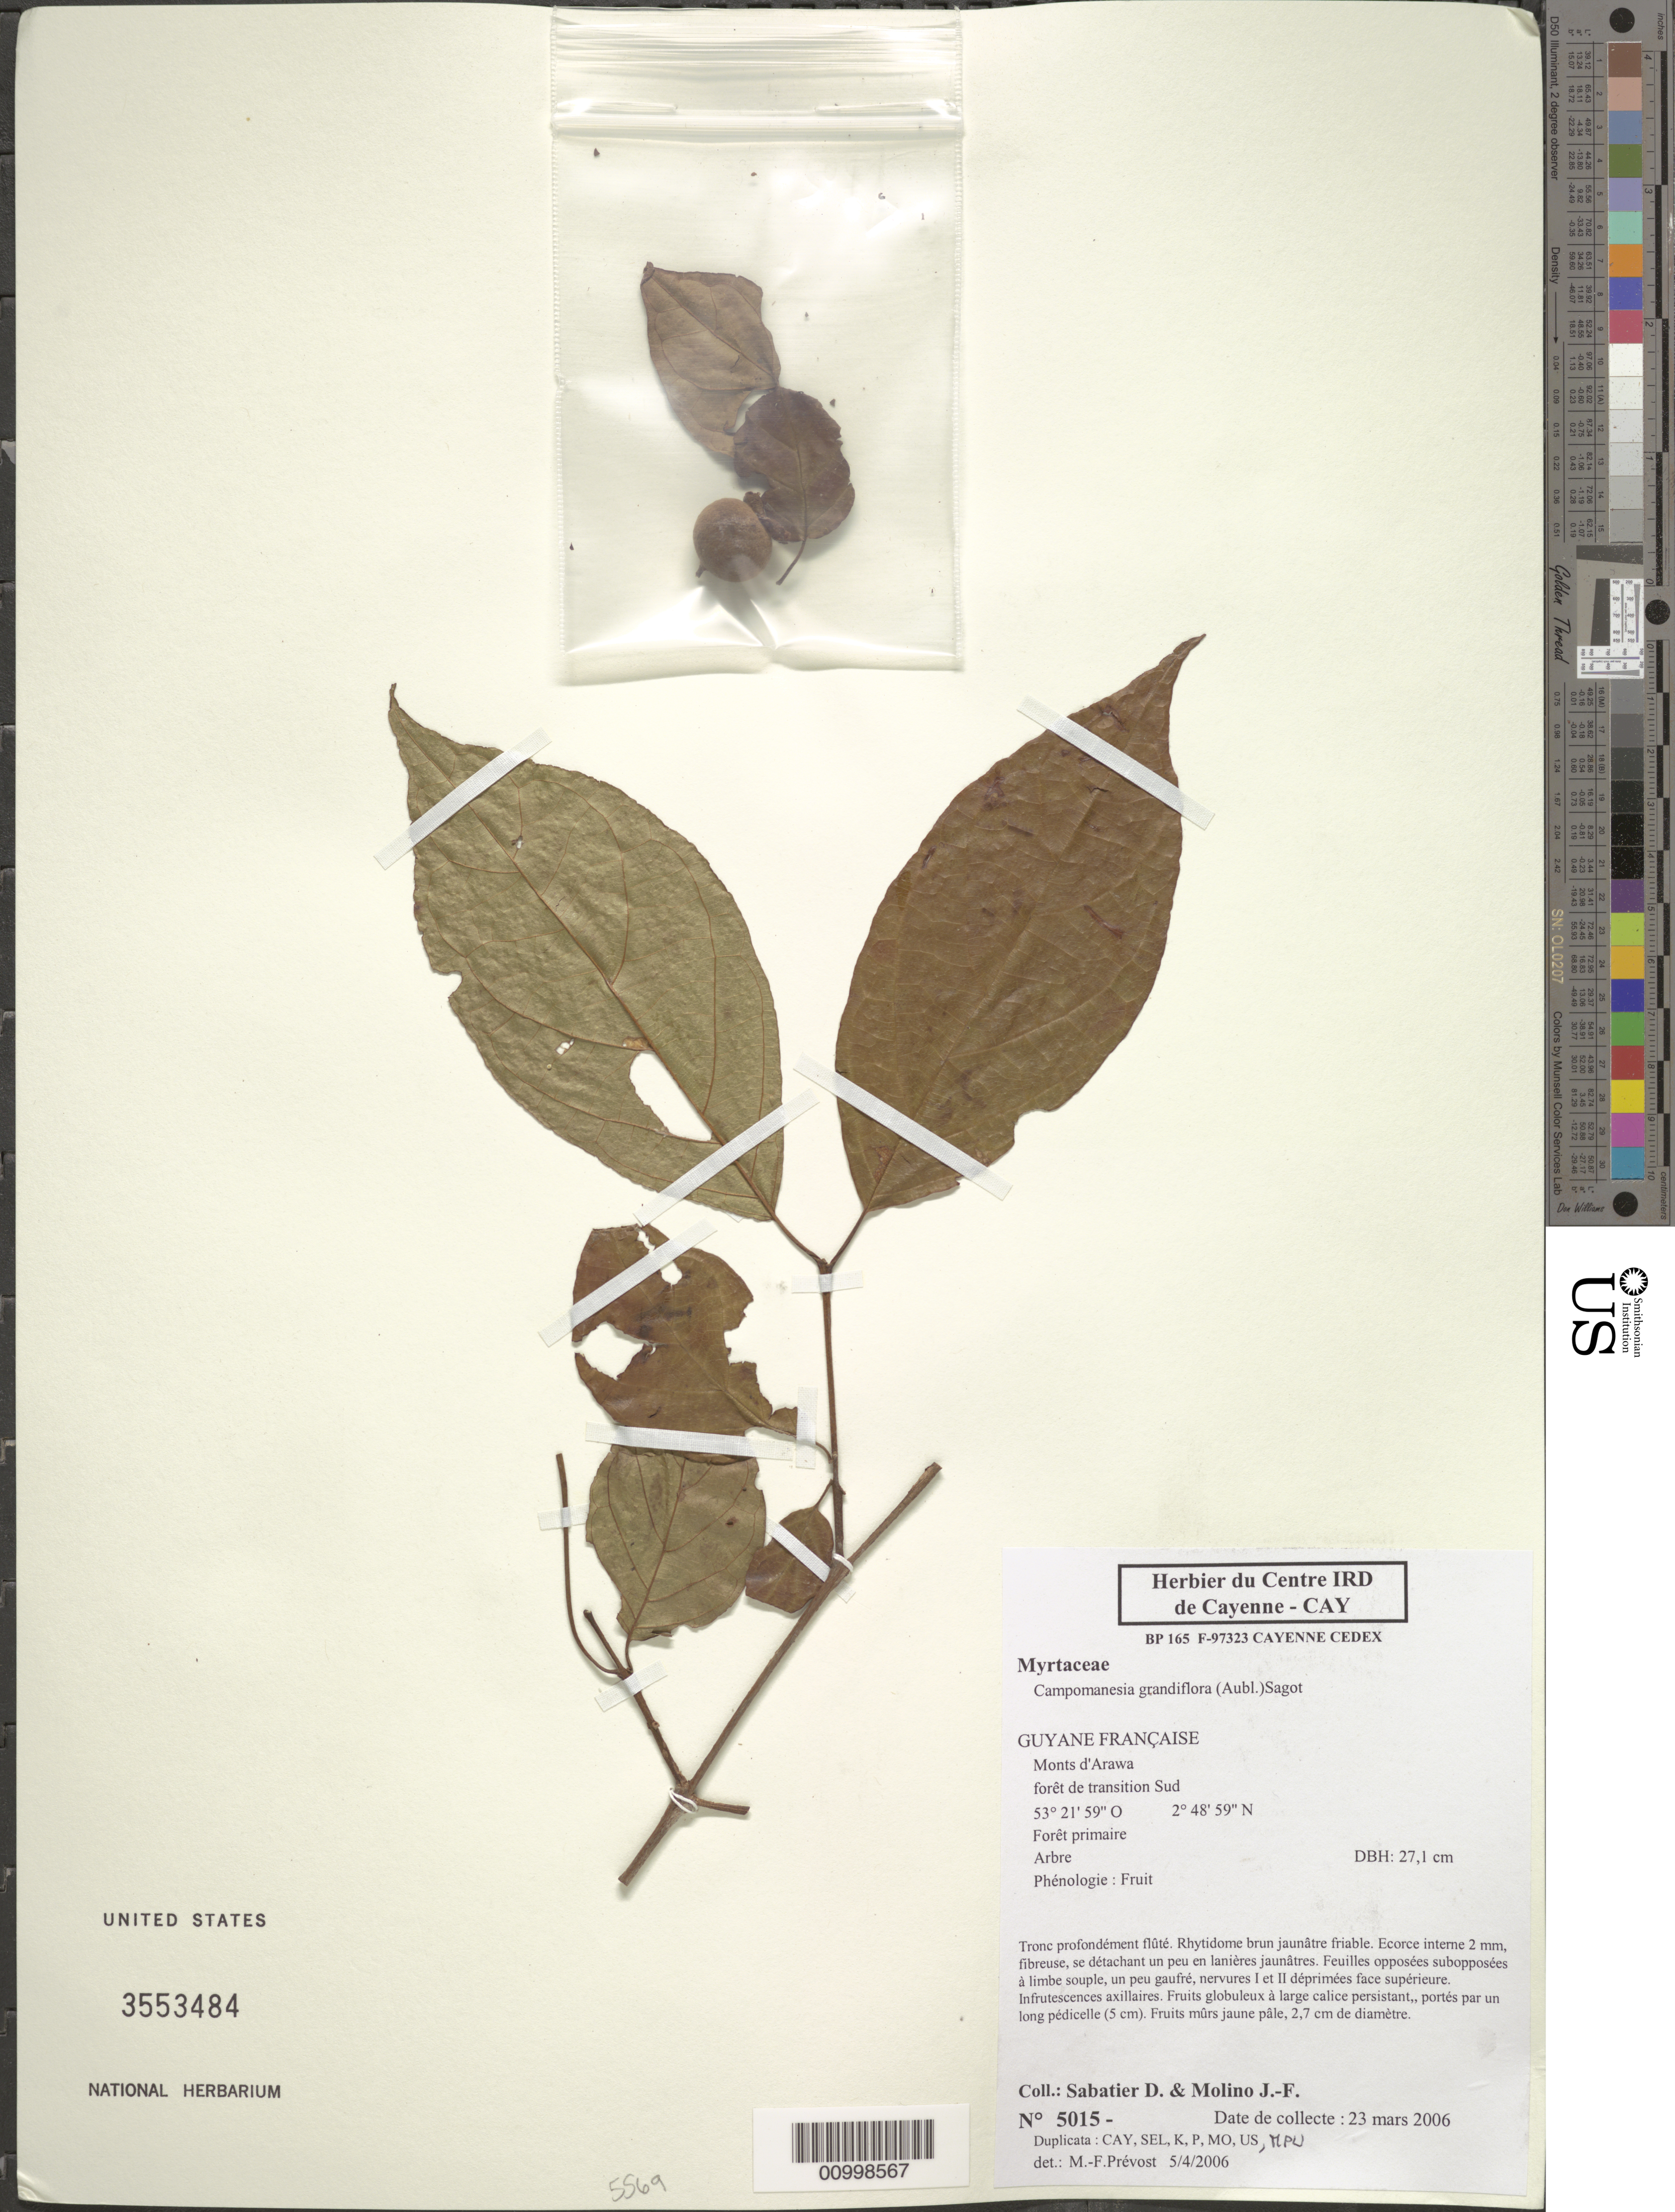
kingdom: Plantae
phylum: Tracheophyta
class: Magnoliopsida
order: Myrtales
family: Myrtaceae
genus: Campomanesia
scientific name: Campomanesia grandiflora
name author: (Aubl.) Sagot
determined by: Prévost, M.-F.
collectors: D. Sabatier & J. Molino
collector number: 5015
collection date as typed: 23-Mar-06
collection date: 2006-03-23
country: French Guiana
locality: Monts d'Arawa, foret de transition Sud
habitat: Foret primaire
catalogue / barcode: US 3553484